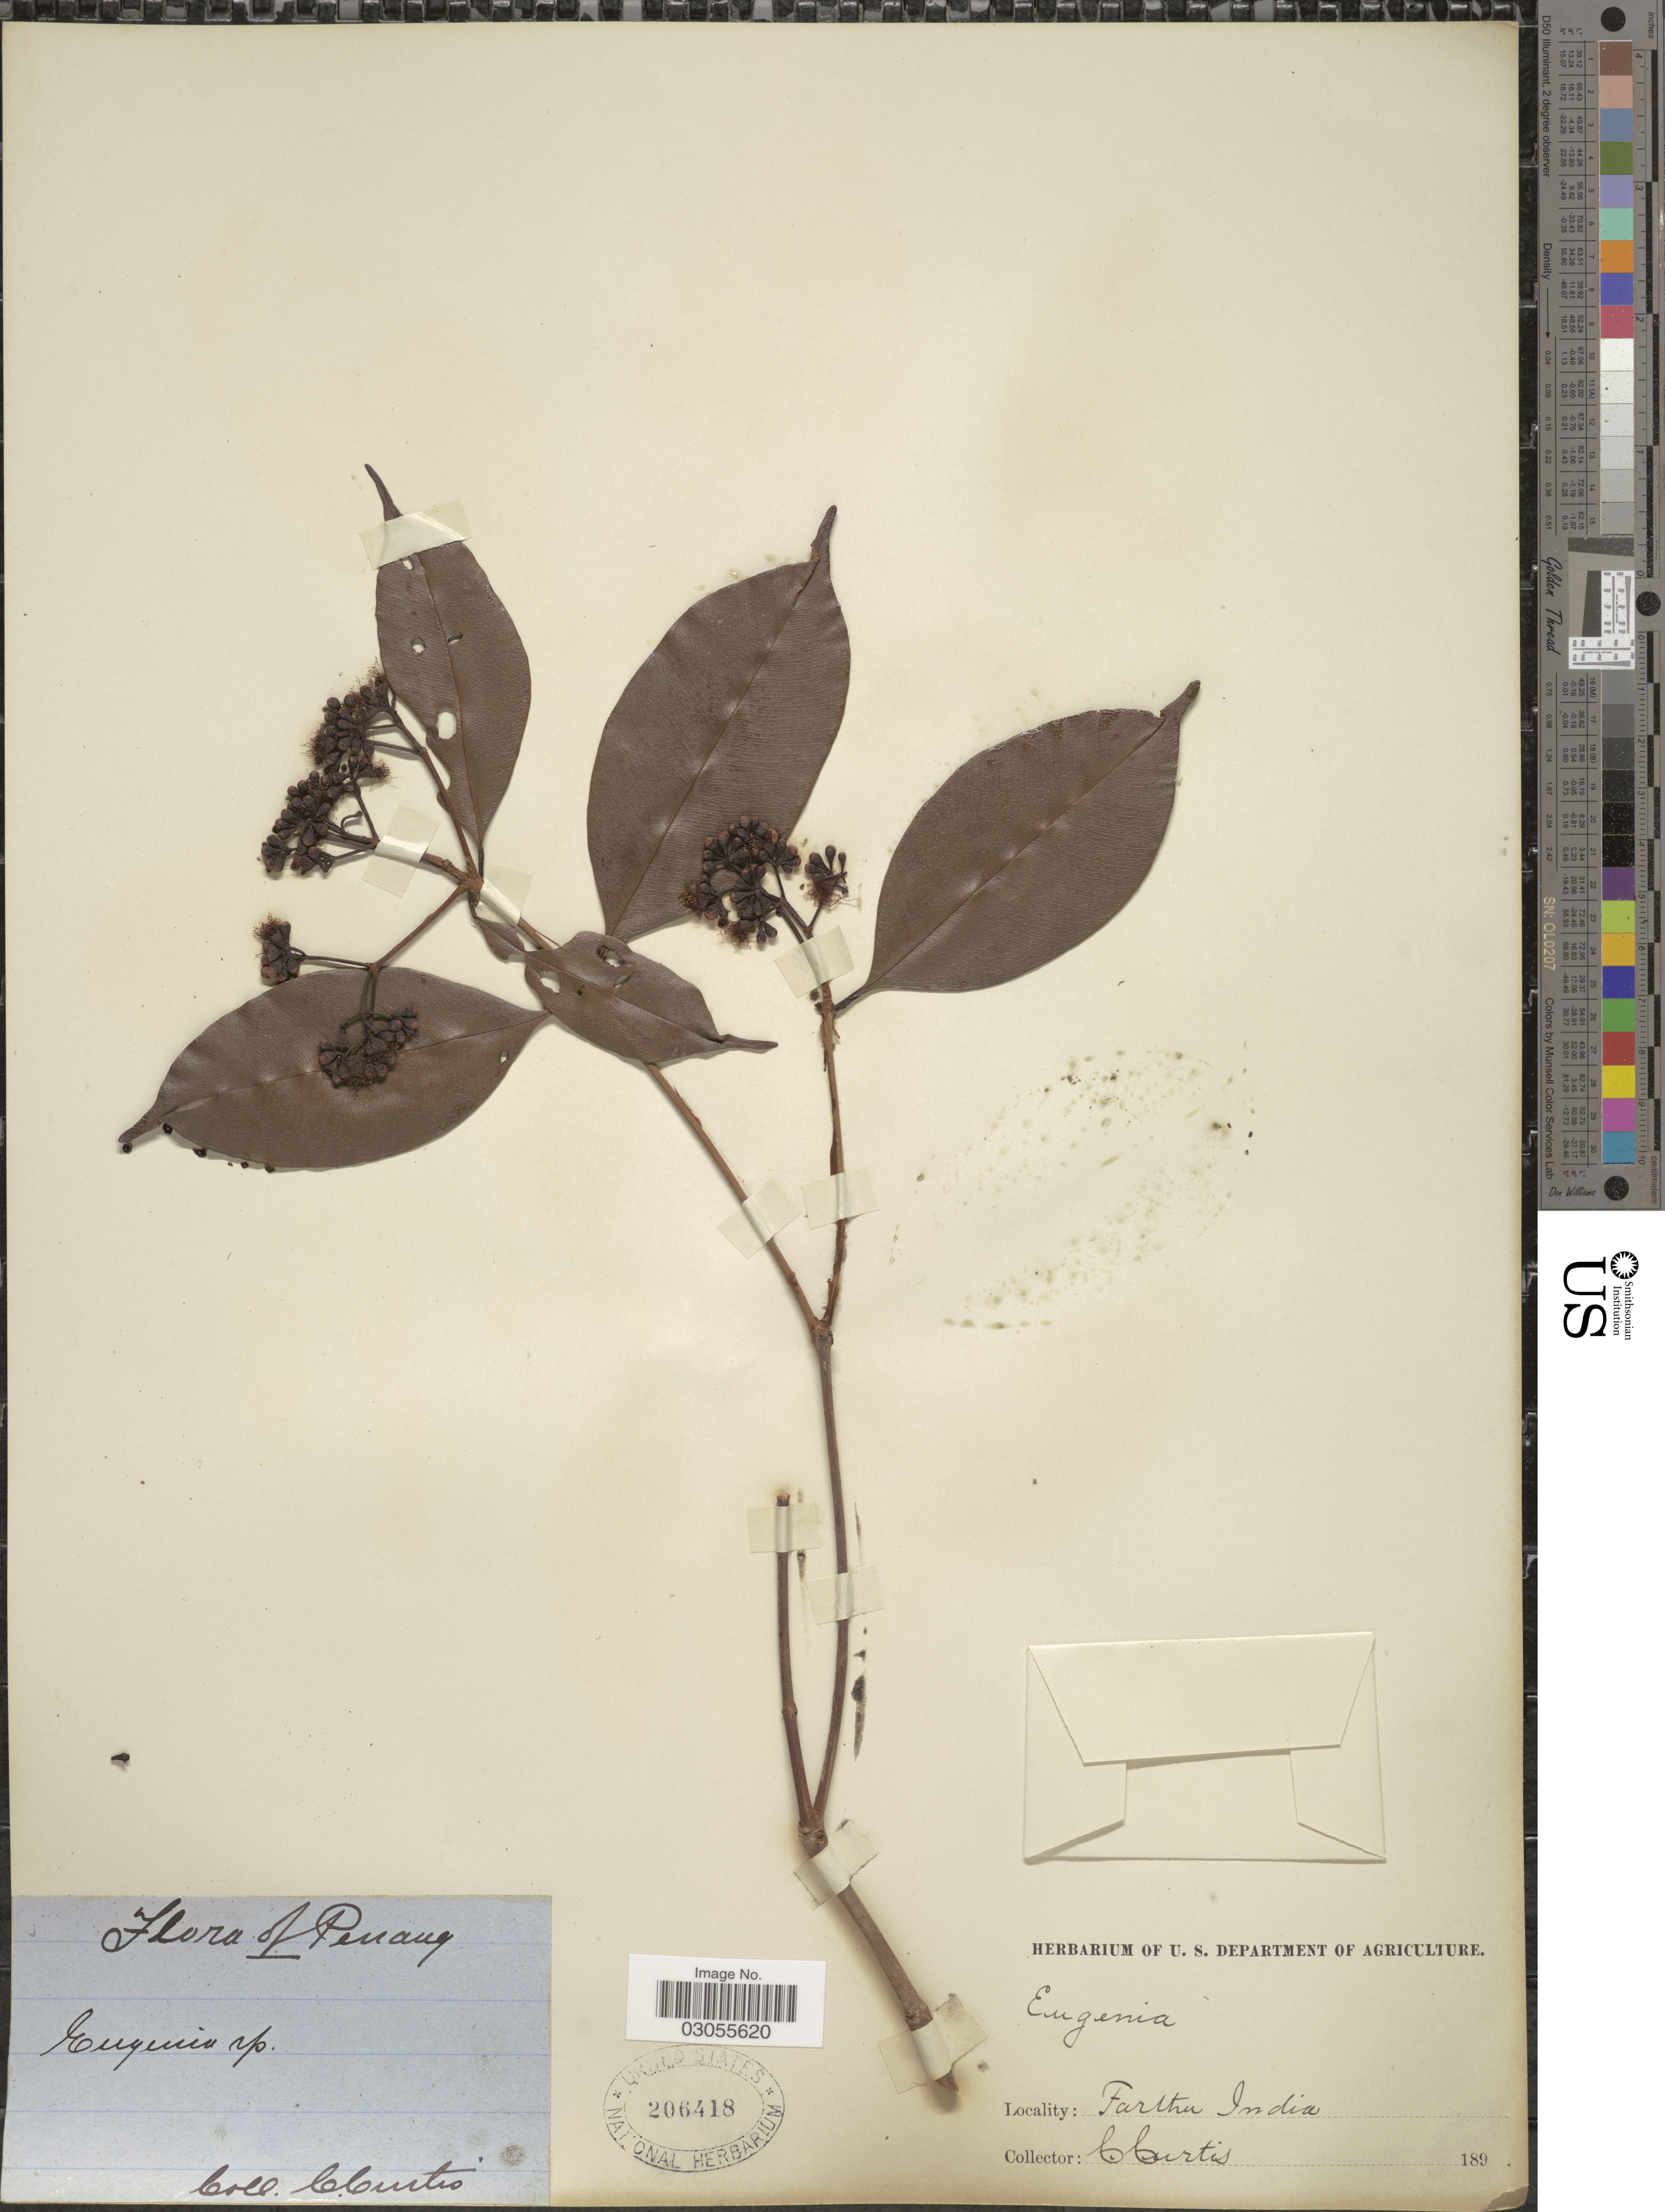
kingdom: Plantae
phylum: Tracheophyta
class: Magnoliopsida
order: Myrtales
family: Myrtaceae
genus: Syzygium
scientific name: Syzygium sp.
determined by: Strong, M. T., (US), Smithsonian Institution - National Museum of Natural History (UNITED STATES)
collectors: C. Curtis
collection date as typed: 189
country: Malaysia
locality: Penang. Farther India.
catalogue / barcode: US 206418